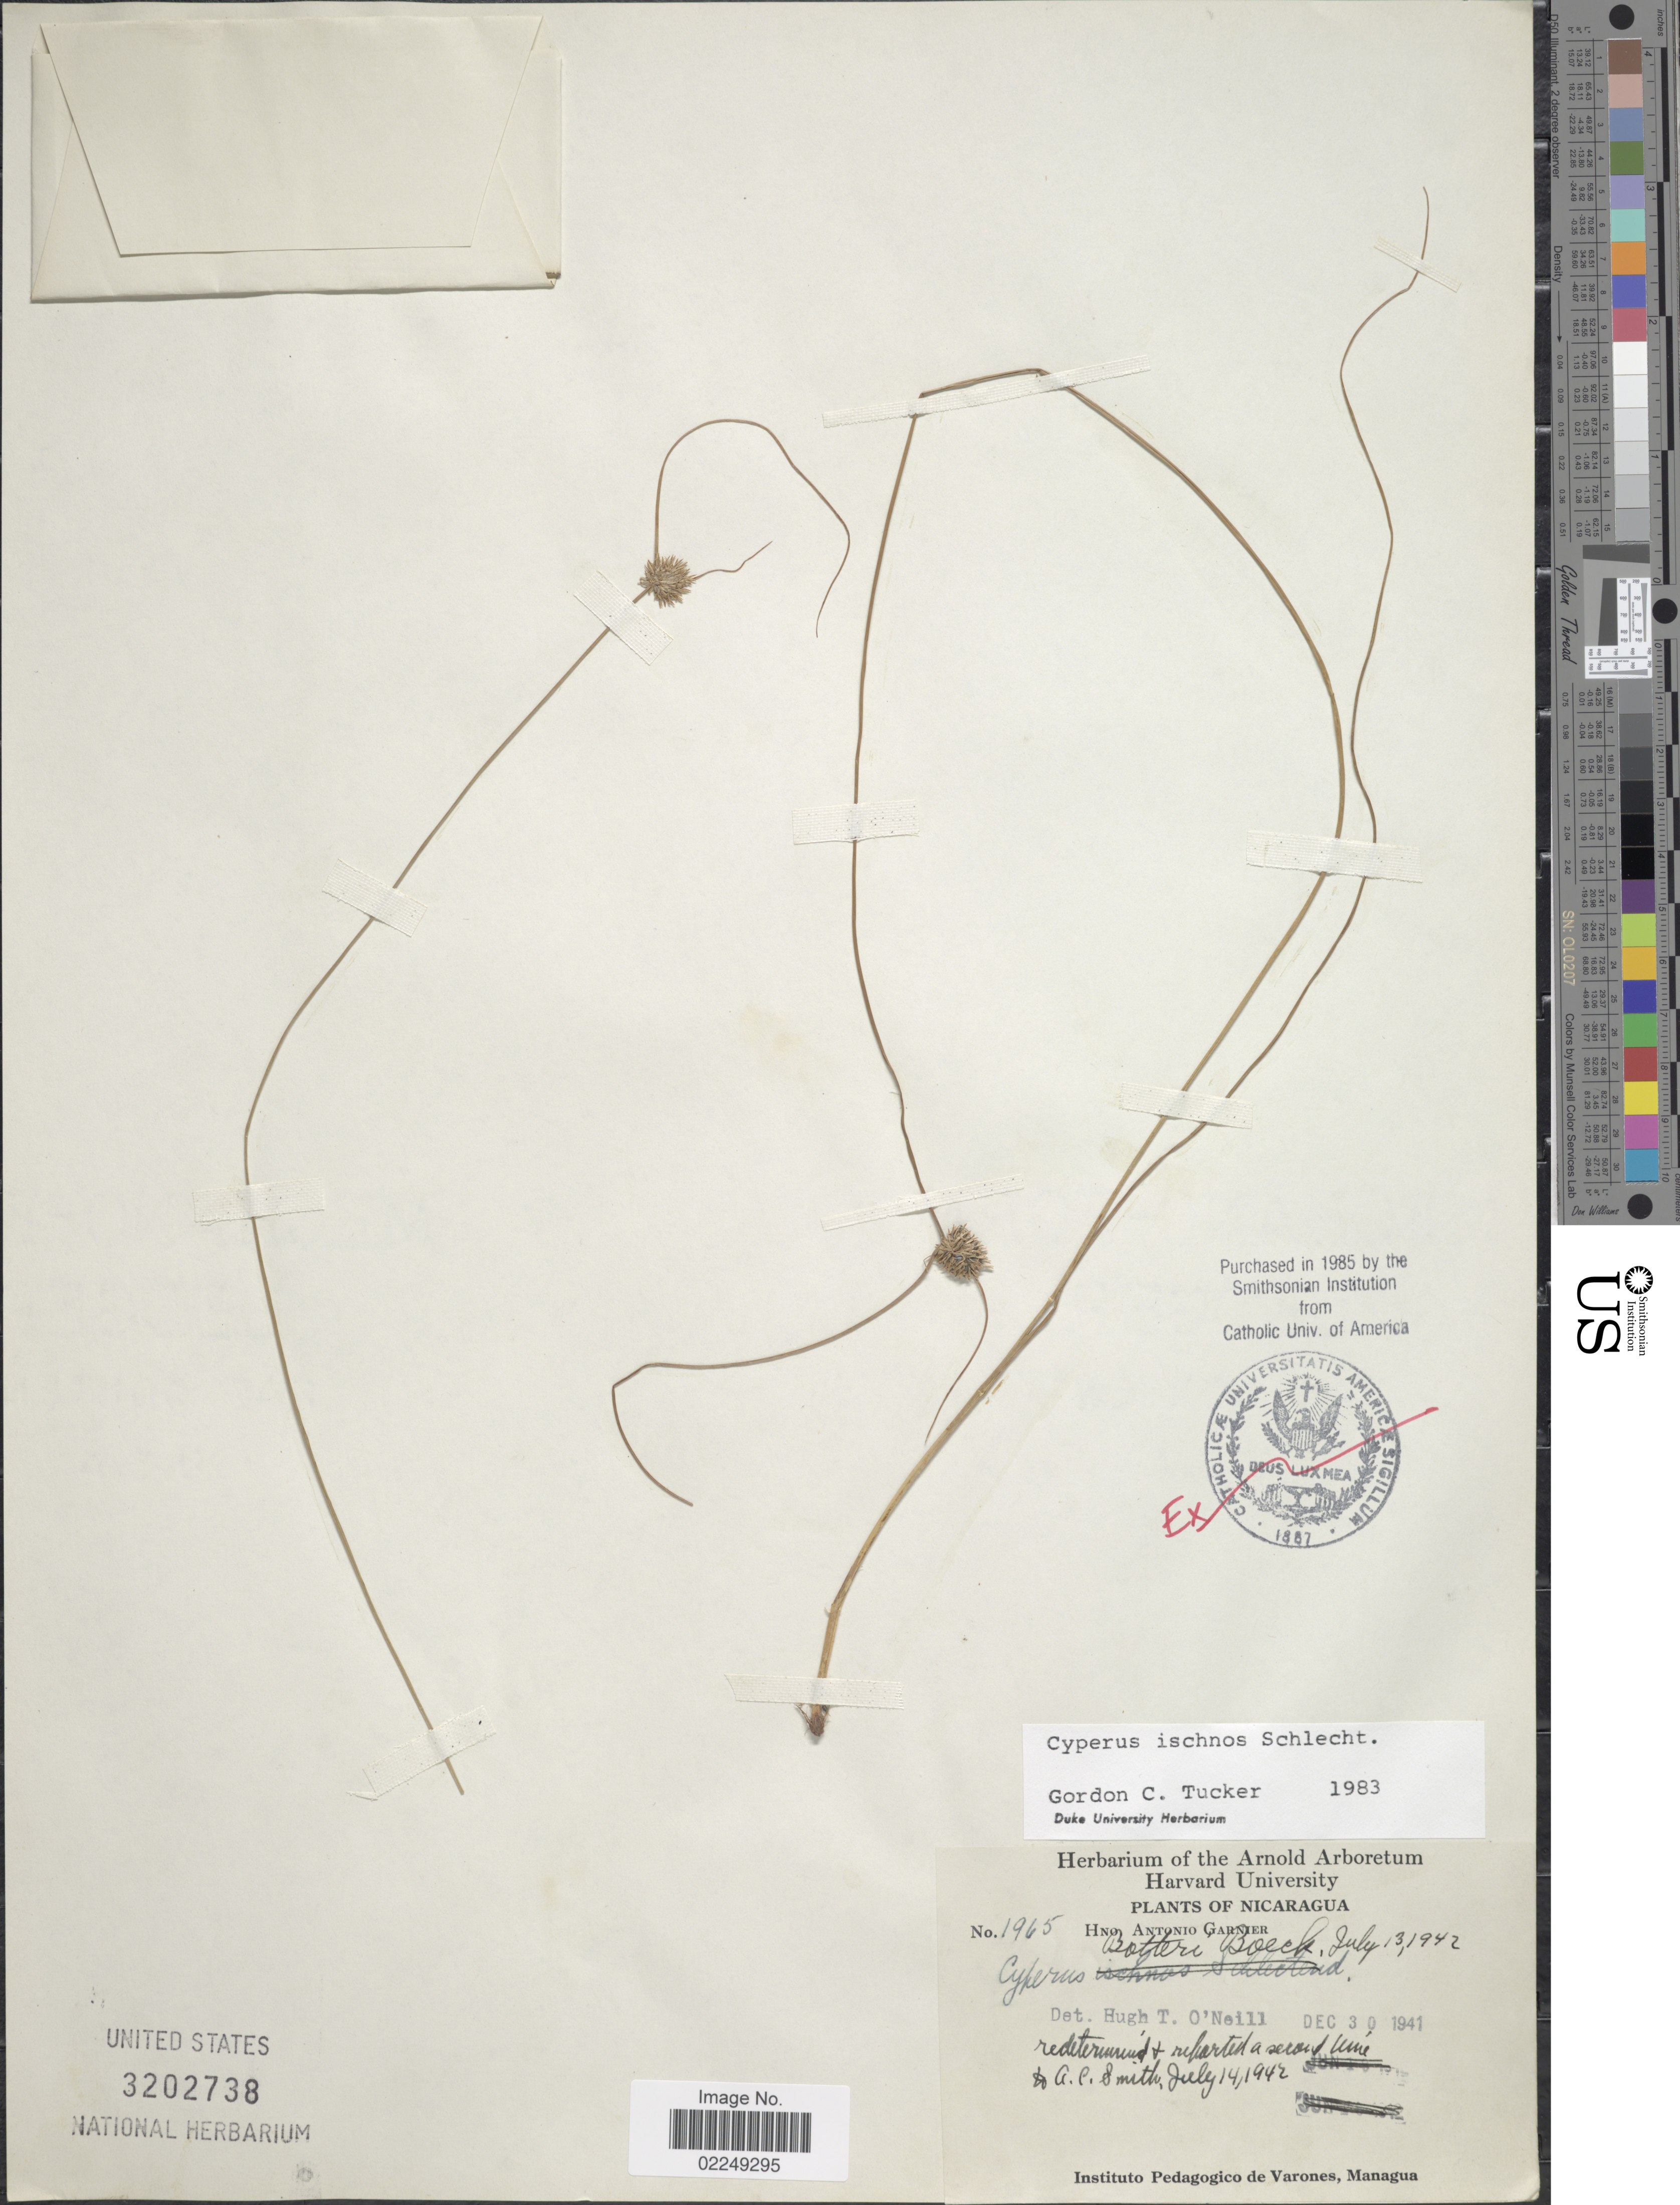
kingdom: Plantae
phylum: Tracheophyta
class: Liliopsida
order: Poales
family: Cyperaceae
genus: Cyperus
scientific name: Cyperus ischnos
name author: Schltdl.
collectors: Bro. A. Garnier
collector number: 1965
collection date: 1942-07-13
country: Nicaragua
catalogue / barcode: US 3202738